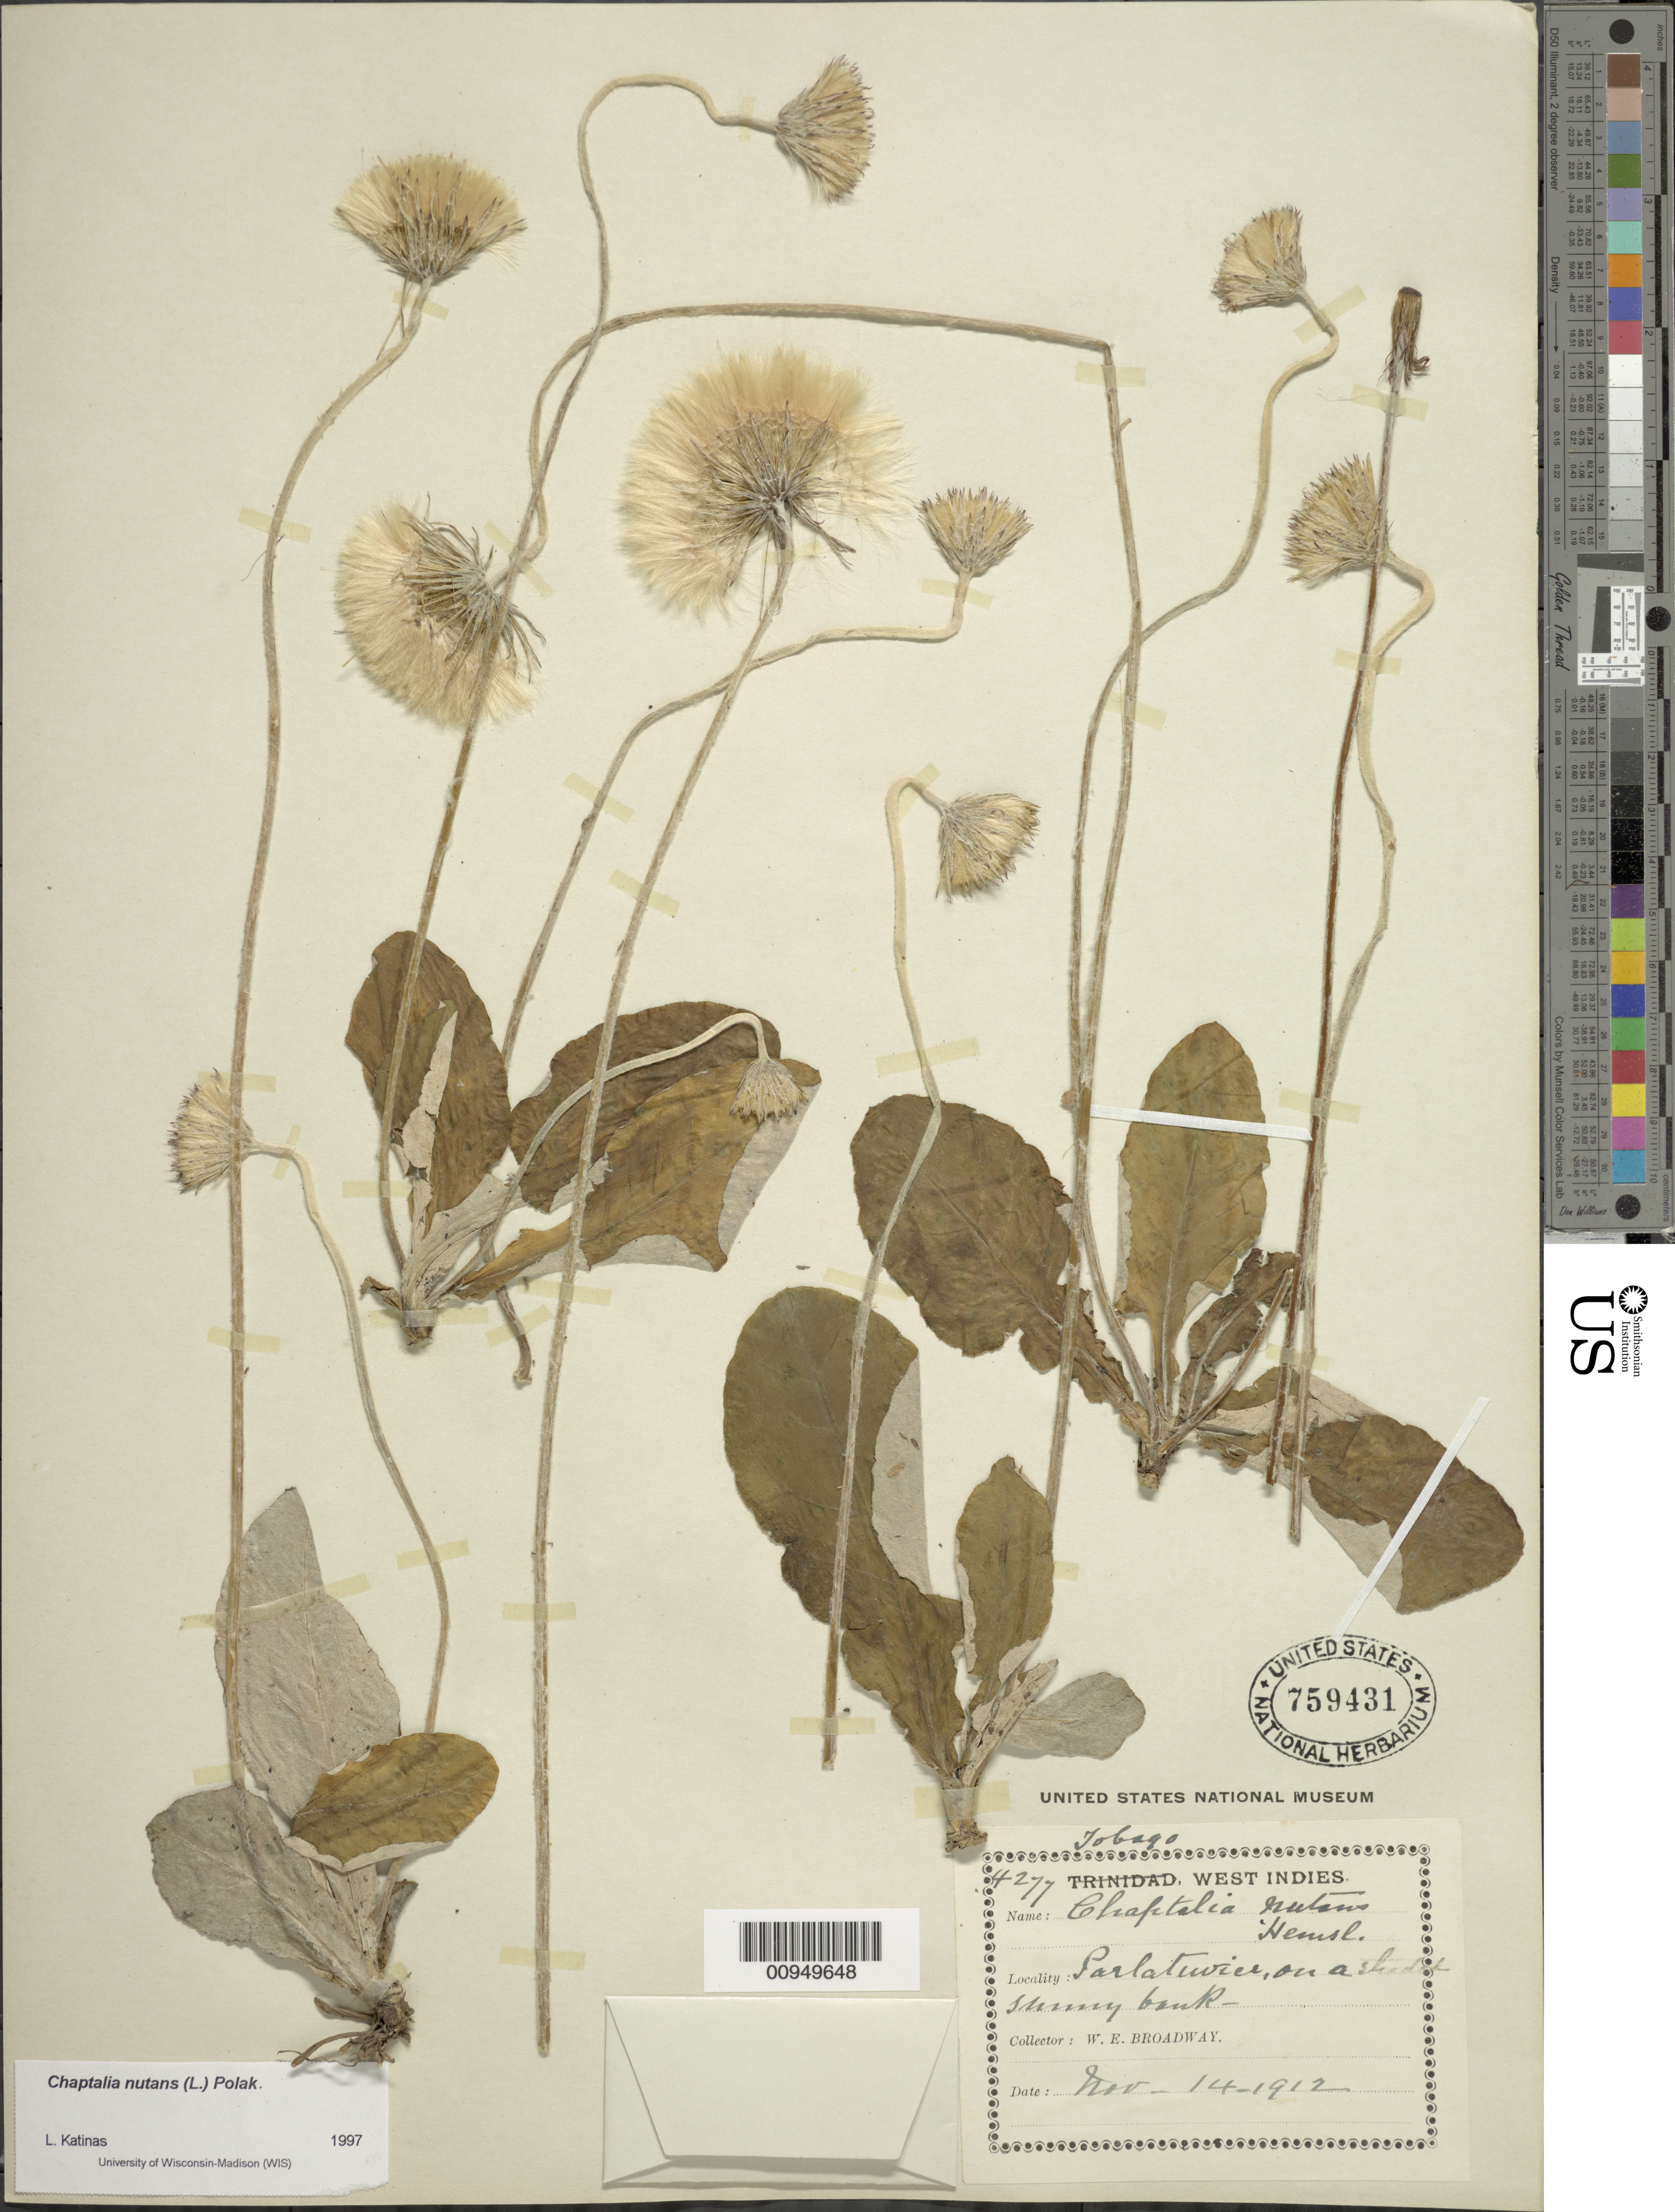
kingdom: Plantae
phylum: Tracheophyta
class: Magnoliopsida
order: Asterales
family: Asteraceae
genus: Chaptalia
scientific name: Chaptalia nutans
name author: (L.) Pol.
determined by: Katinas, L.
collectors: W. E. Broadway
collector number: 4277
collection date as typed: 14 Nov 1912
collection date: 1912-11-14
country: Trinidad and Tobago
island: Tobago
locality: "Parlatuviers"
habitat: On a sunny bank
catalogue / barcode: US 759431